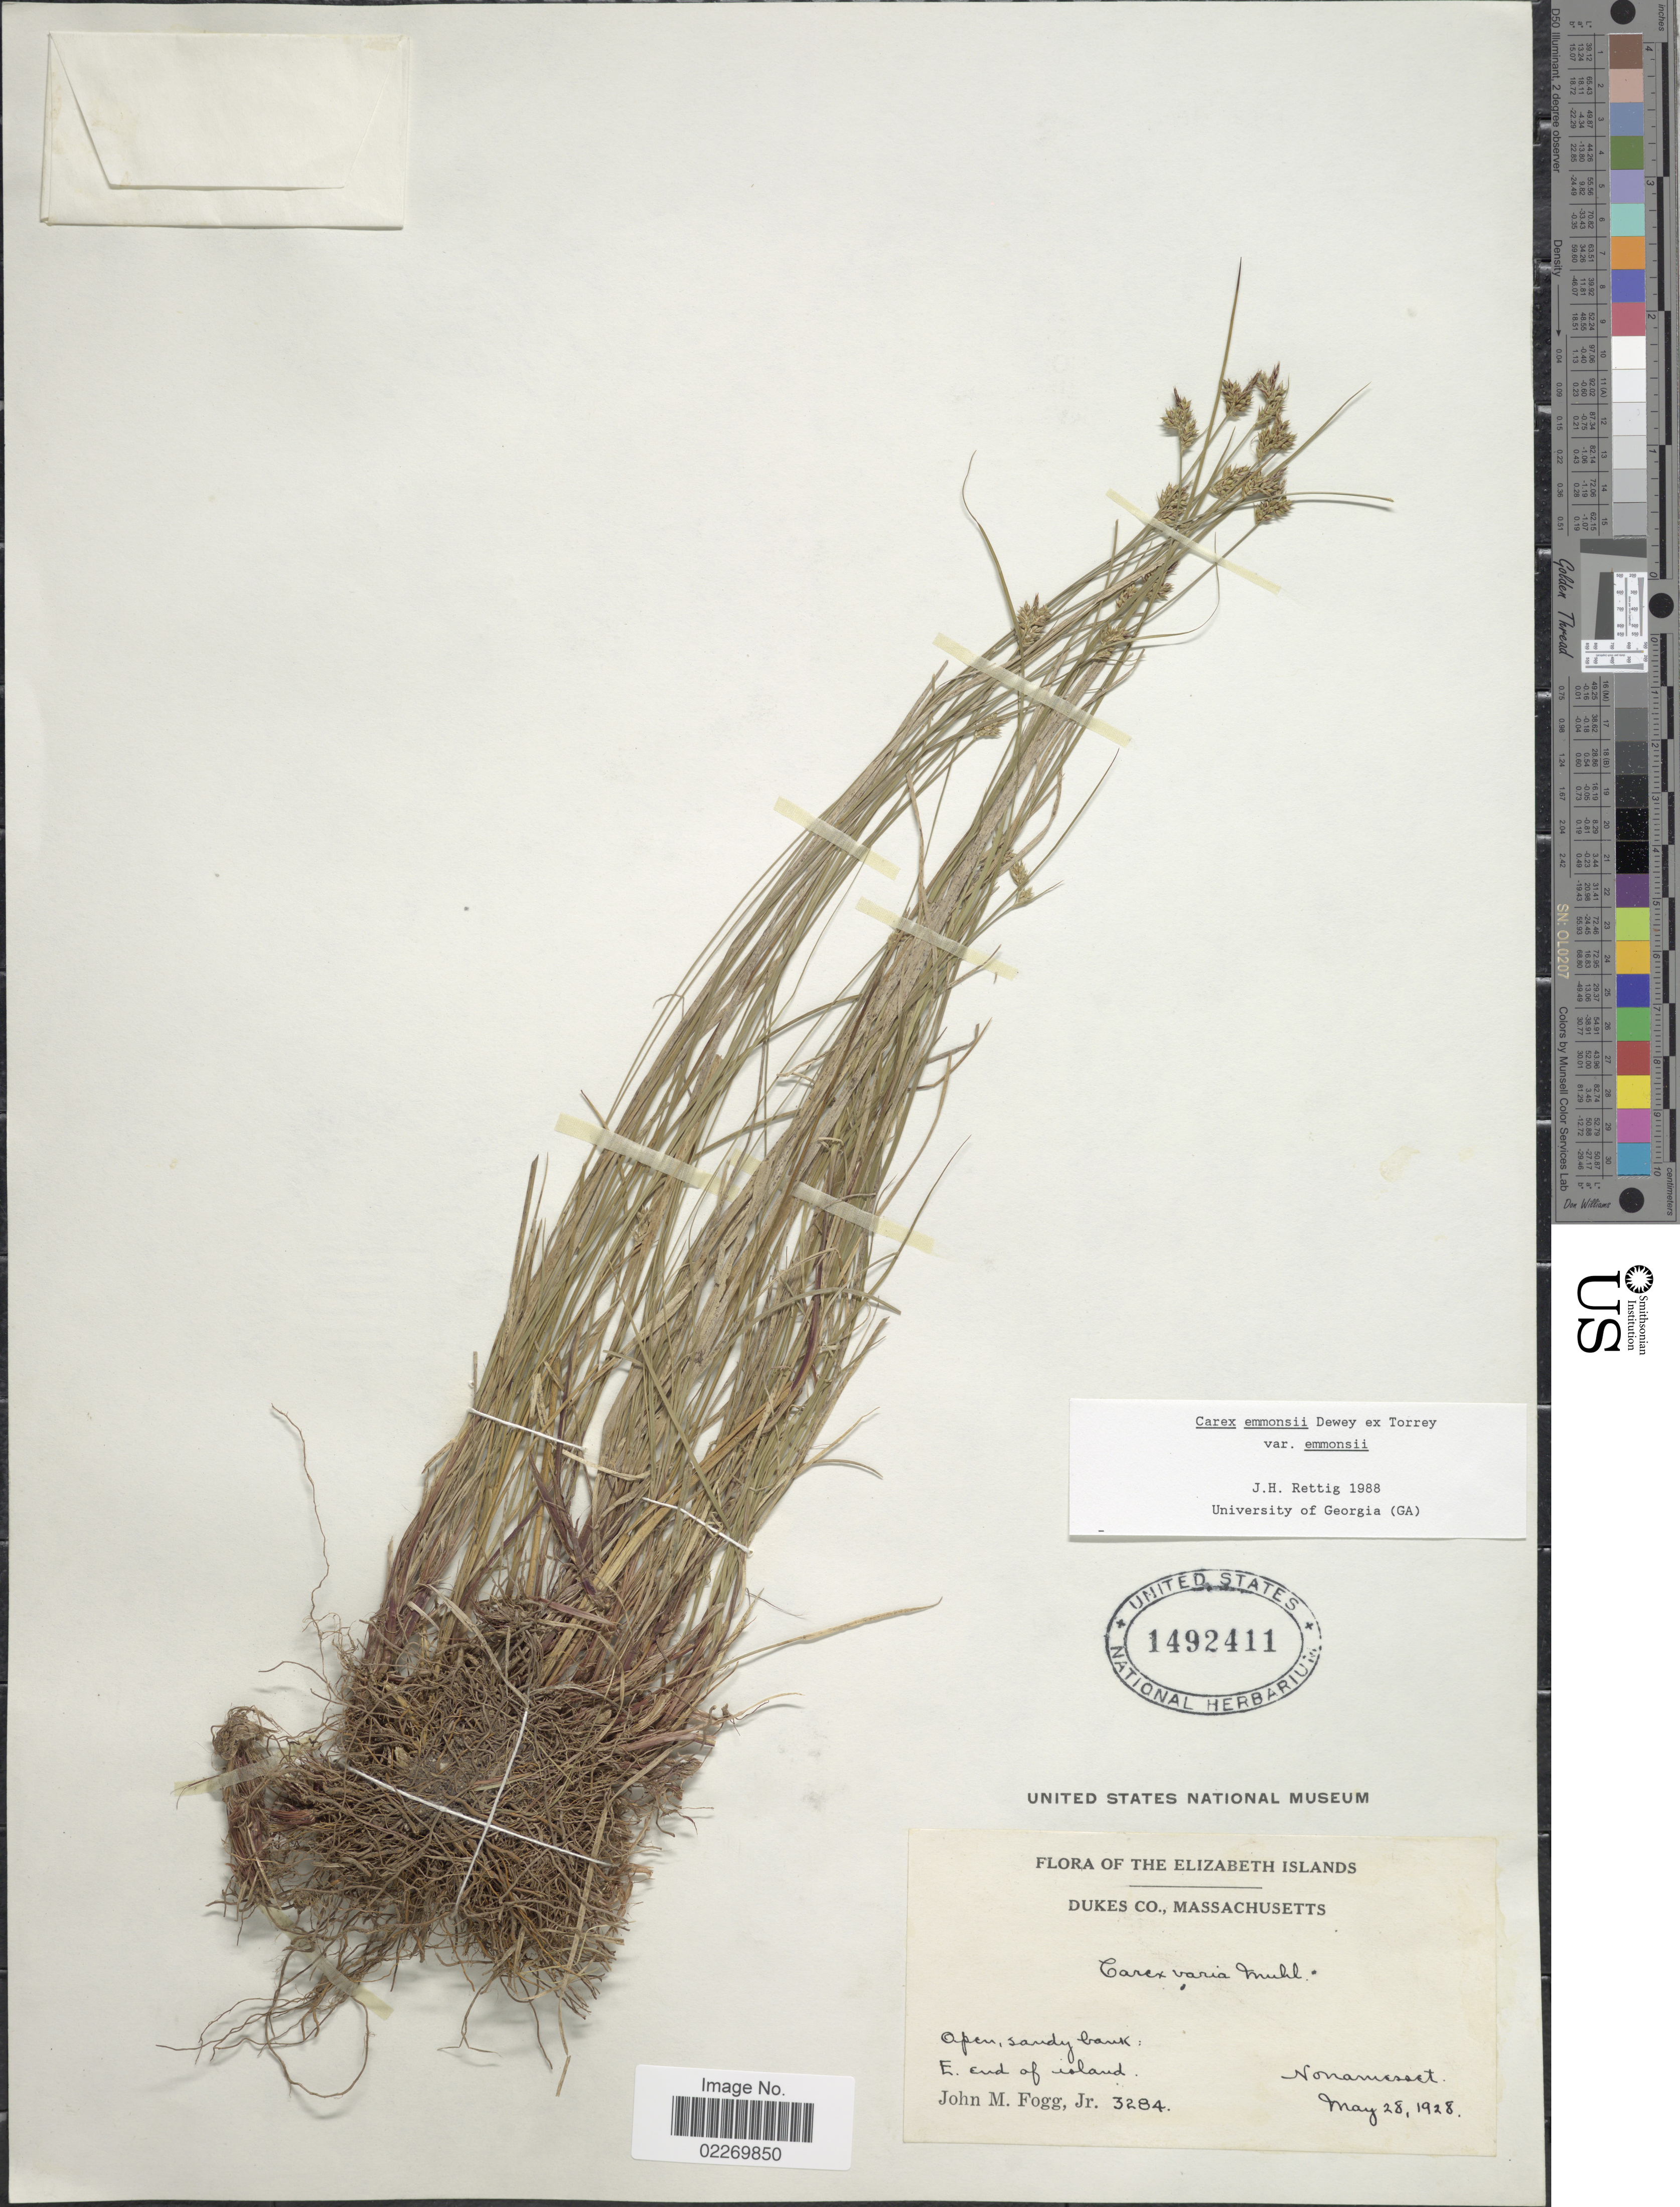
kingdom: Plantae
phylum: Tracheophyta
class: Liliopsida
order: Poales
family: Cyperaceae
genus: Carex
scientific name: Carex emmonsii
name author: Dewey ex Torr.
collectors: J. Fogg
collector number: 3284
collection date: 1928-05-28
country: United States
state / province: Massachusetts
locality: Elizabeth Islands. Dukes Co. Open, sandy bank. E. end of island. Nonamesset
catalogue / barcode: US 1492411